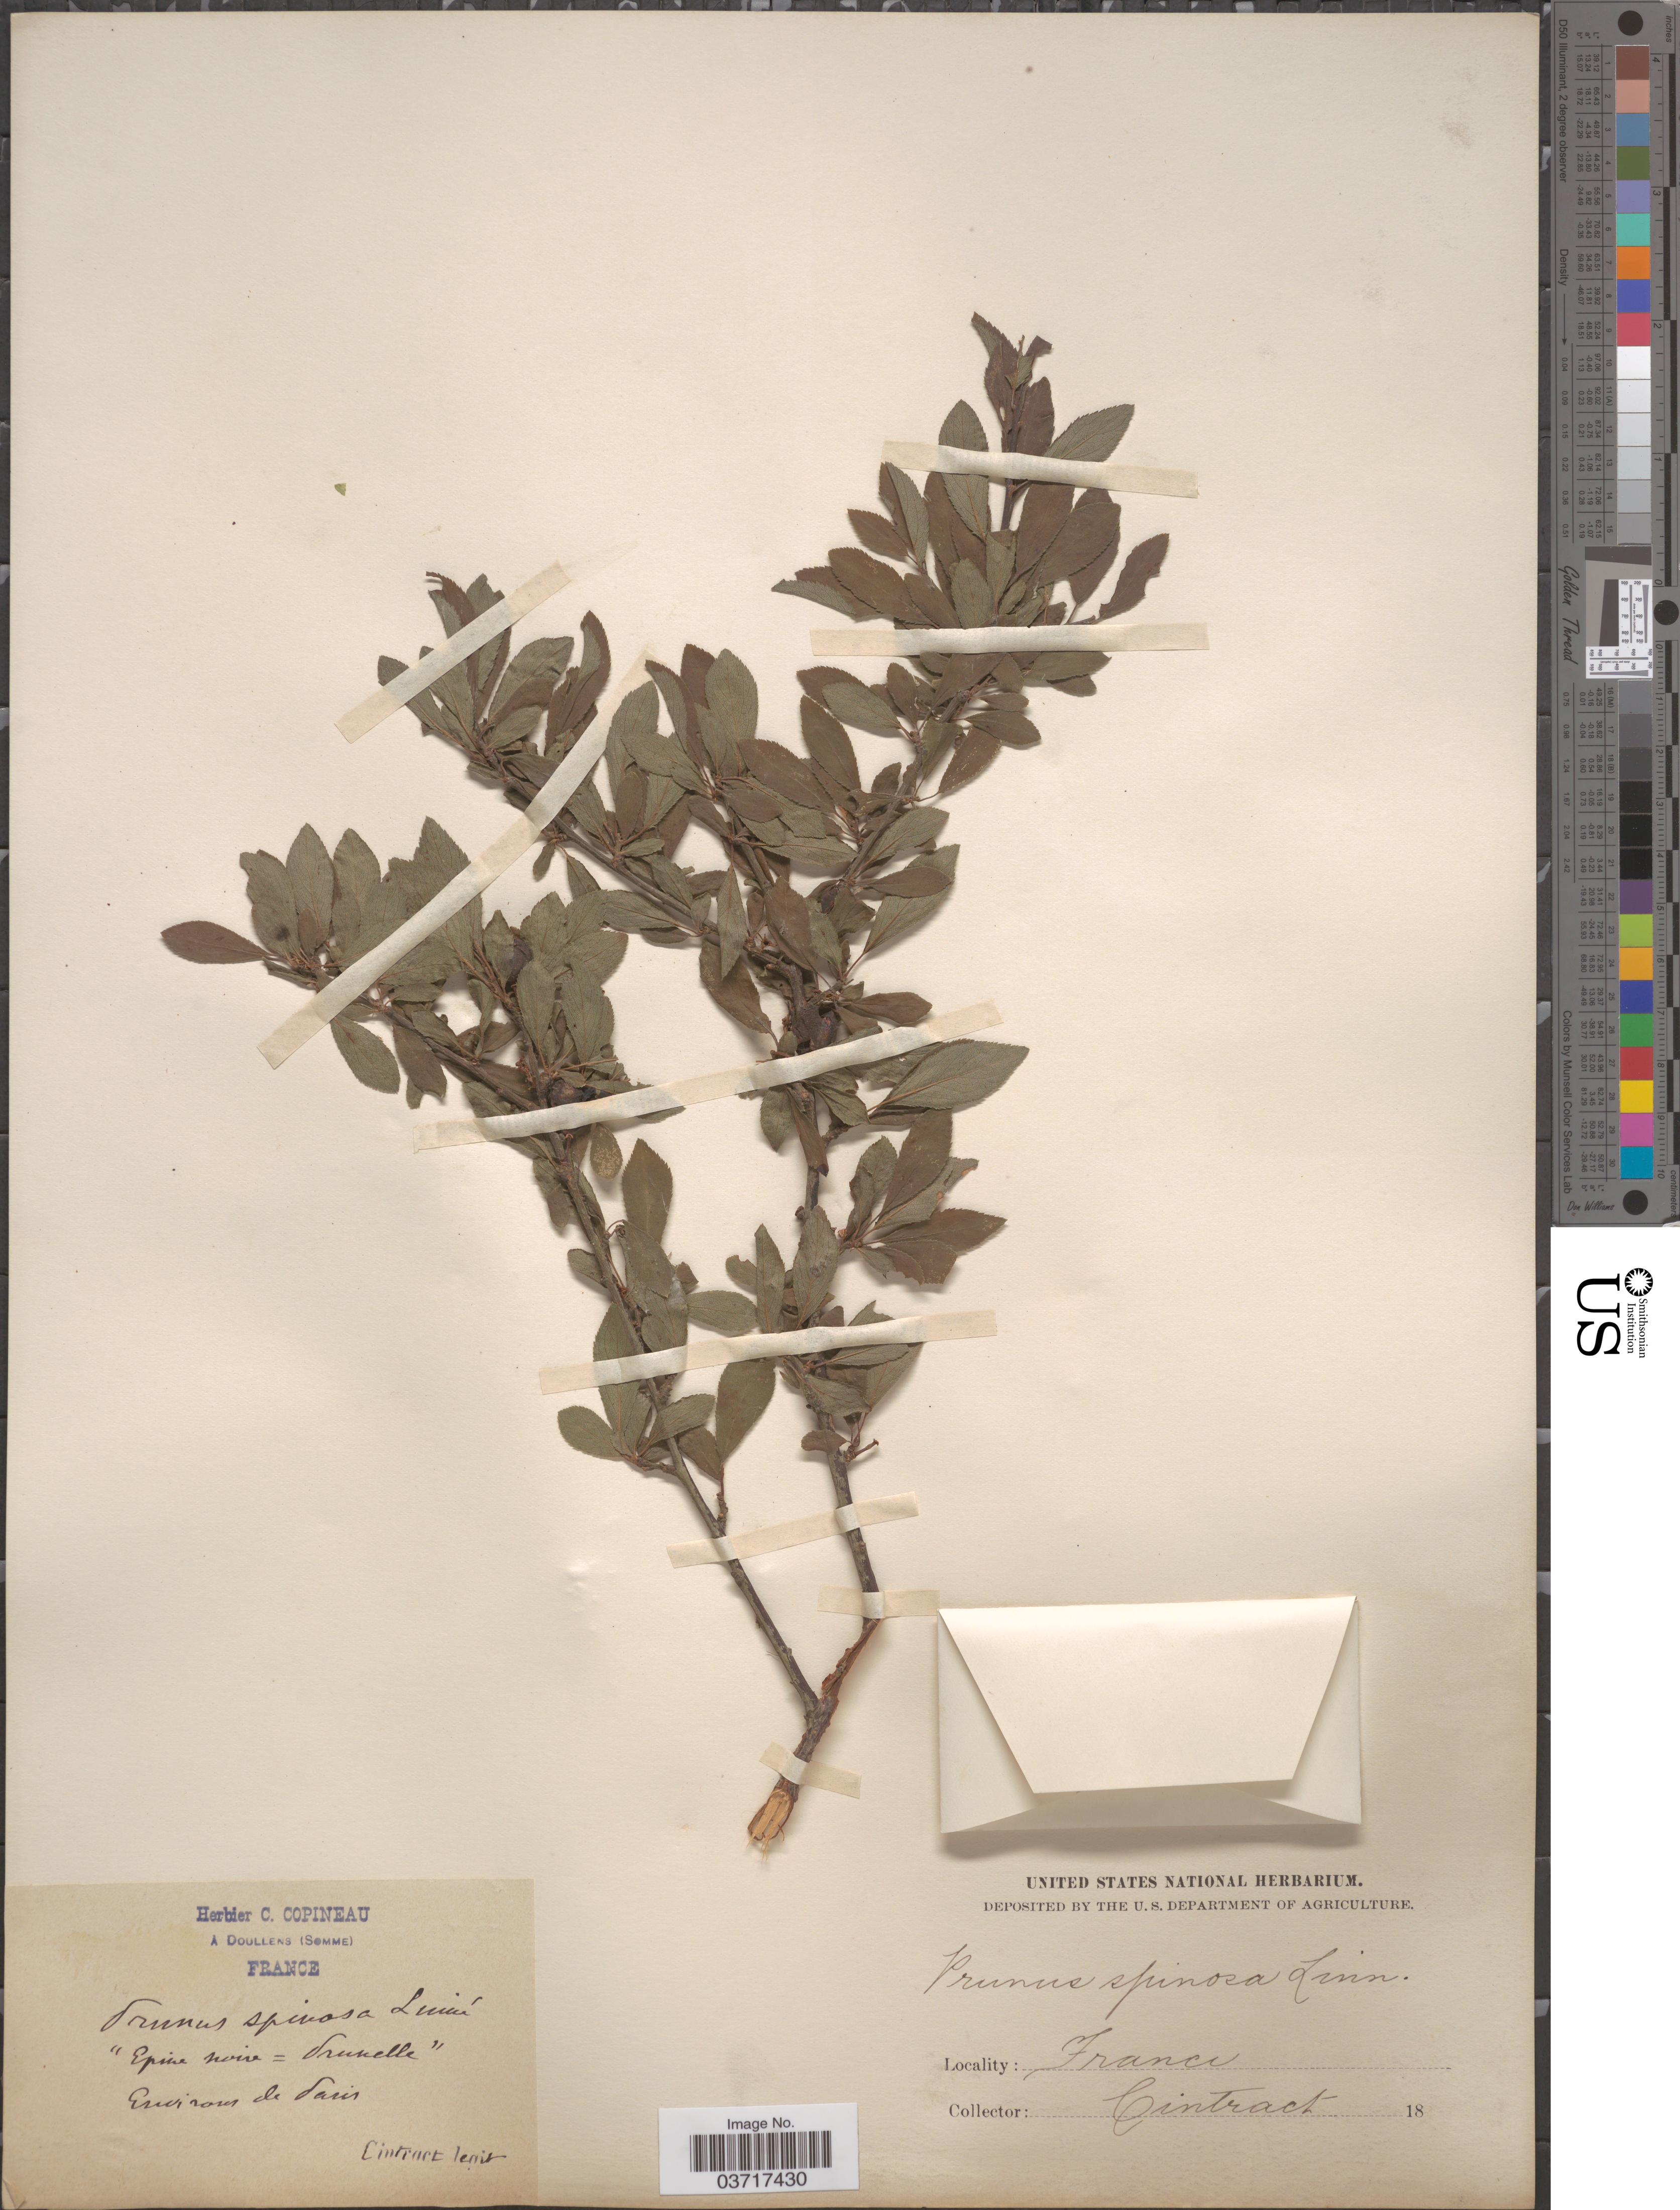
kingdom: Plantae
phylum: Tracheophyta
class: Magnoliopsida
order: Rosales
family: Rosaceae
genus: Prunus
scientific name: Prunus spinosa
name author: L.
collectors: Cintract, --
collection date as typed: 18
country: France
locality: Environs de Paris.